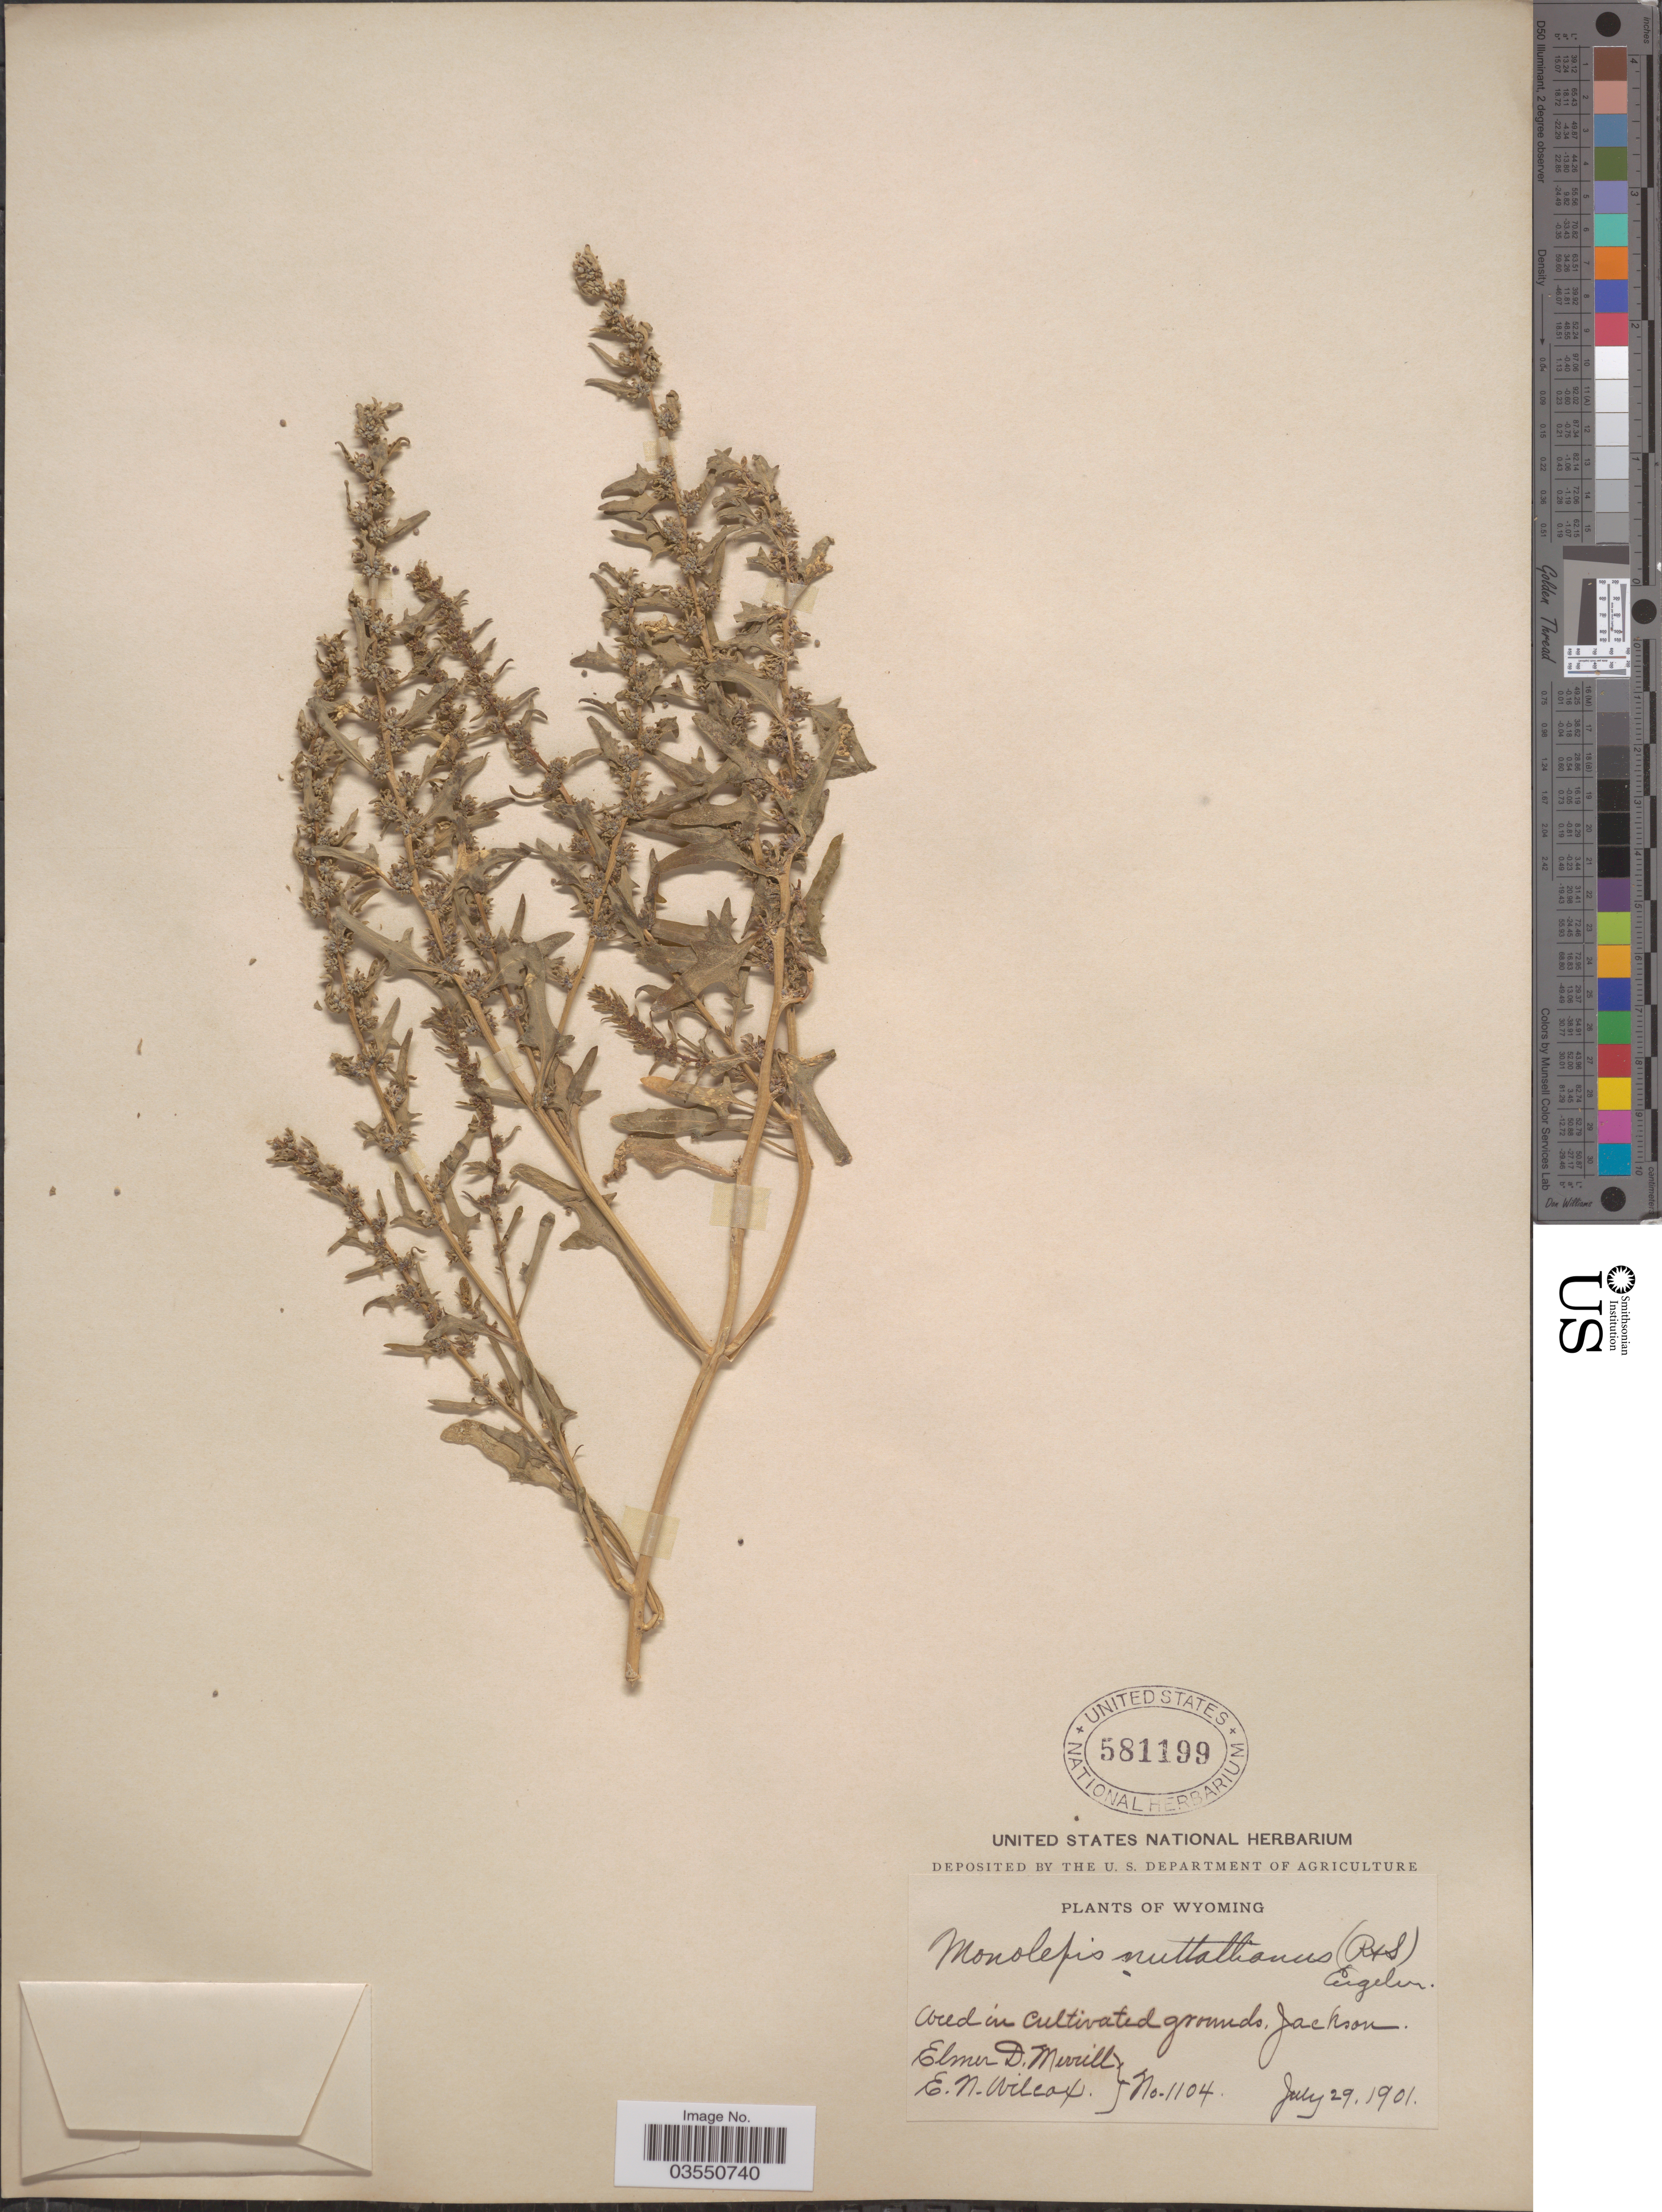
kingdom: Plantae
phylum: Tracheophyta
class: Magnoliopsida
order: Caryophyllales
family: Amaranthaceae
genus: Blitum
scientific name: Blitum nuttallianum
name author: Schult.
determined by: U.S. National Herbarium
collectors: E. D. Merrill & E. Wilcox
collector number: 1104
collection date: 1901-07-29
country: United States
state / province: Wyoming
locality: Weed in cultivated grounds, Jackson.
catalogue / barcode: US 581199